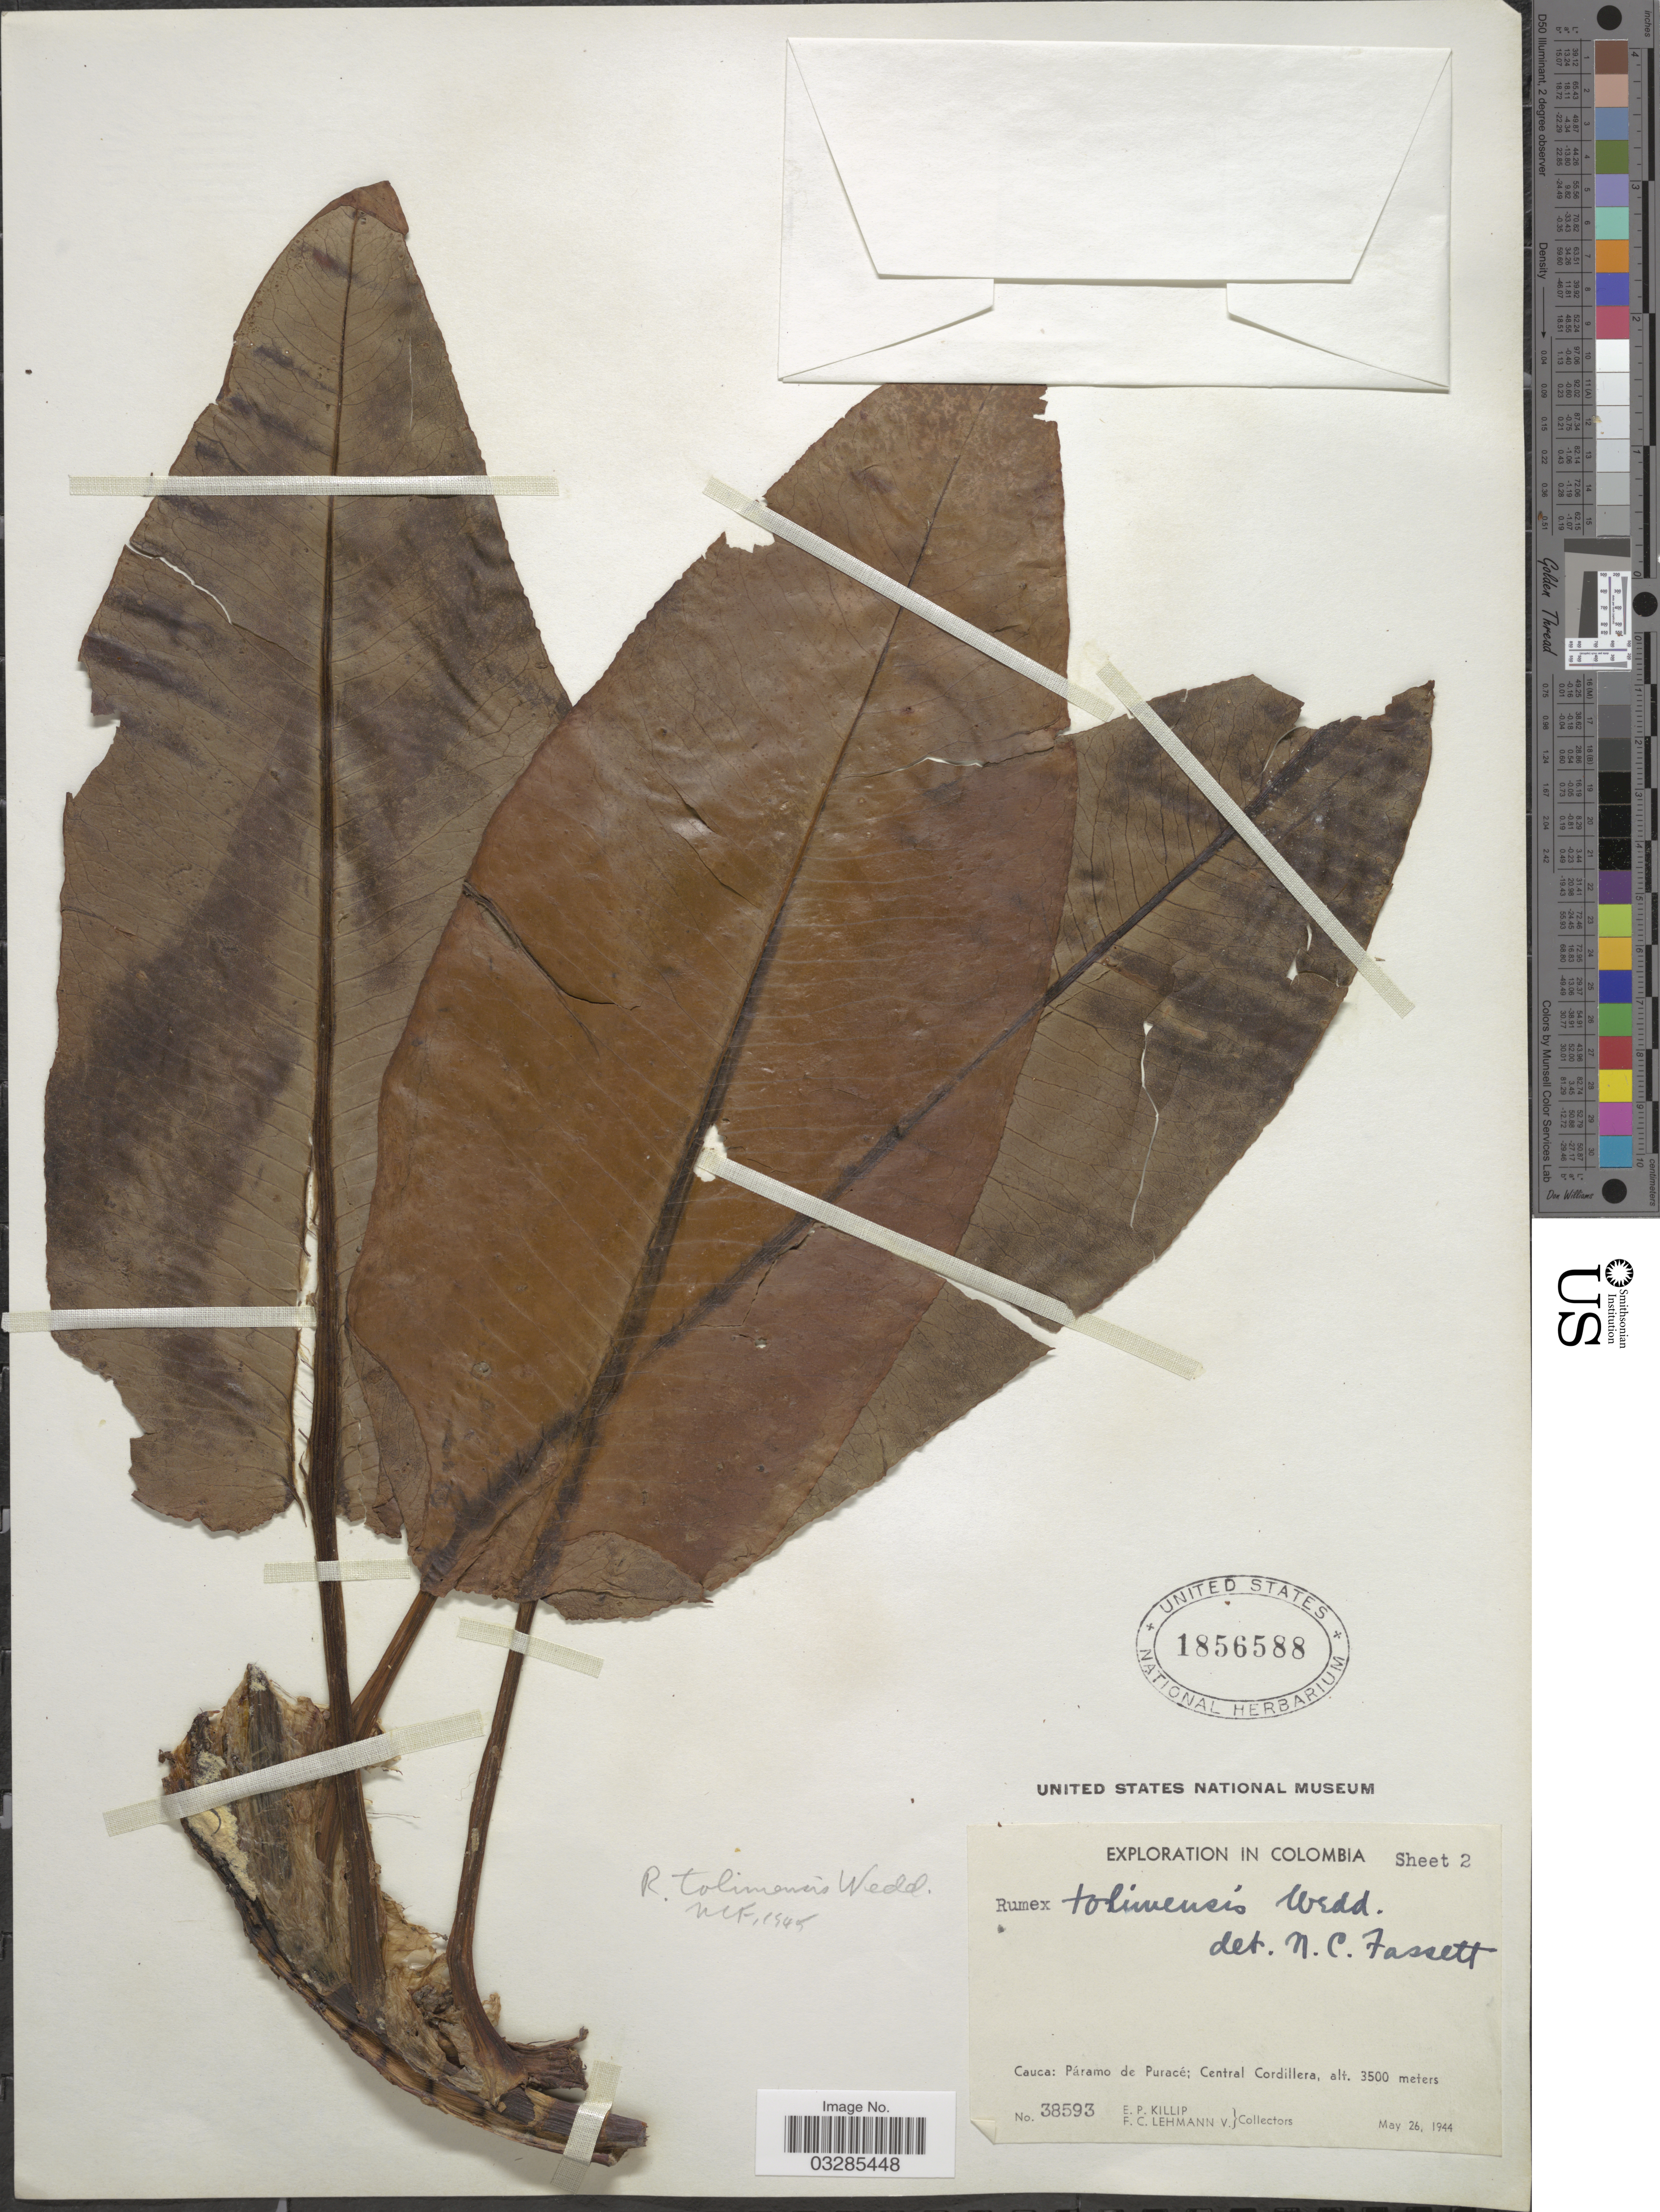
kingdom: Plantae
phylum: Tracheophyta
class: Magnoliopsida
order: Caryophyllales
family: Polygonaceae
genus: Rumex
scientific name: Rumex tolimensis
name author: Wedd.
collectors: E. P. Killip & F. C. Lehmann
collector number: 38593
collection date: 1944-05-26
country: Colombia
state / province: Cauca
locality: Páramo de Puracé; Central Cordillera.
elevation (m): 3500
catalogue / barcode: US 1856588